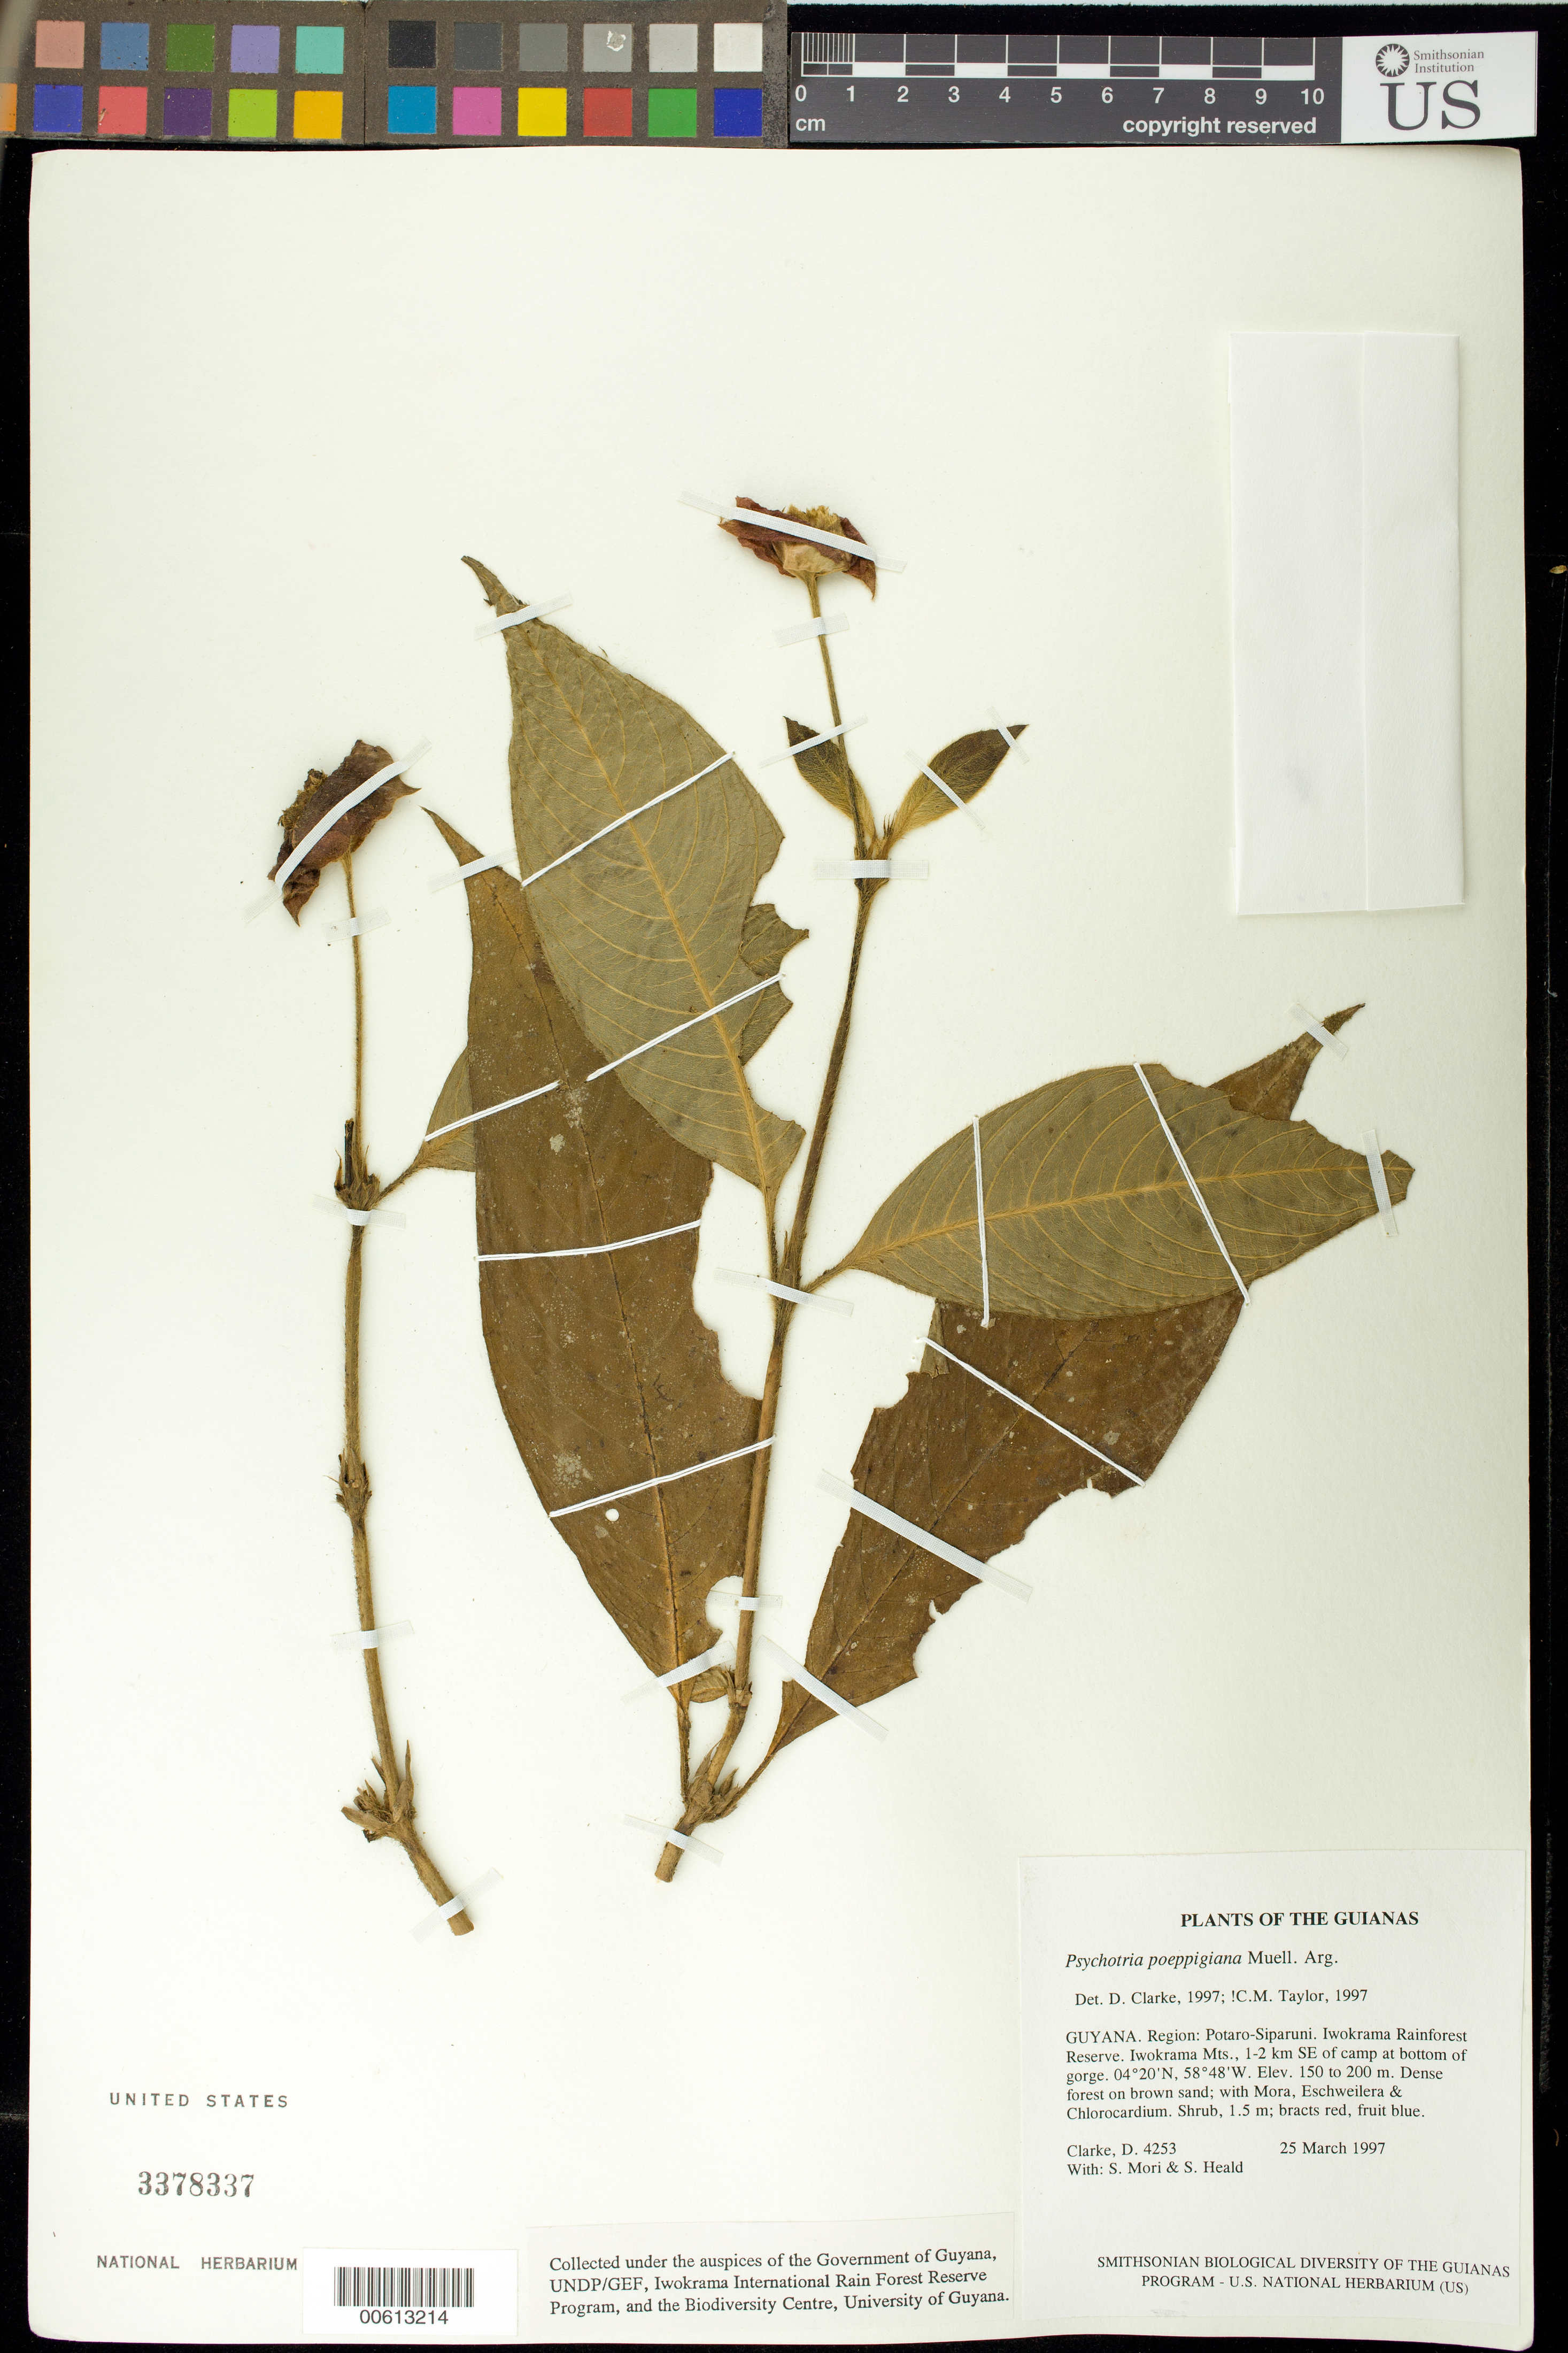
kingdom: Plantae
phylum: Tracheophyta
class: Magnoliopsida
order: Gentianales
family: Rubiaceae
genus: Palicourea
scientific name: Palicourea tomentosa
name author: (Aubl.) Borhidi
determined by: Kirkbride, J. H., Jr.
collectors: H. D. Clarke, S. Mori & S. Heald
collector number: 4253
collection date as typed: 25 March 1997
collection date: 1997-03-25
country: Guyana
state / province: Potaro-Siparuni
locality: Iwokrama Rainforest Reserve. Iwokrama Mts., 1-2 km SE of camp at bottom of gorge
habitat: Dense forest on brown sand; with Mora, Eschweilera & Chlorocardium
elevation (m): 150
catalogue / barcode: US 3378337